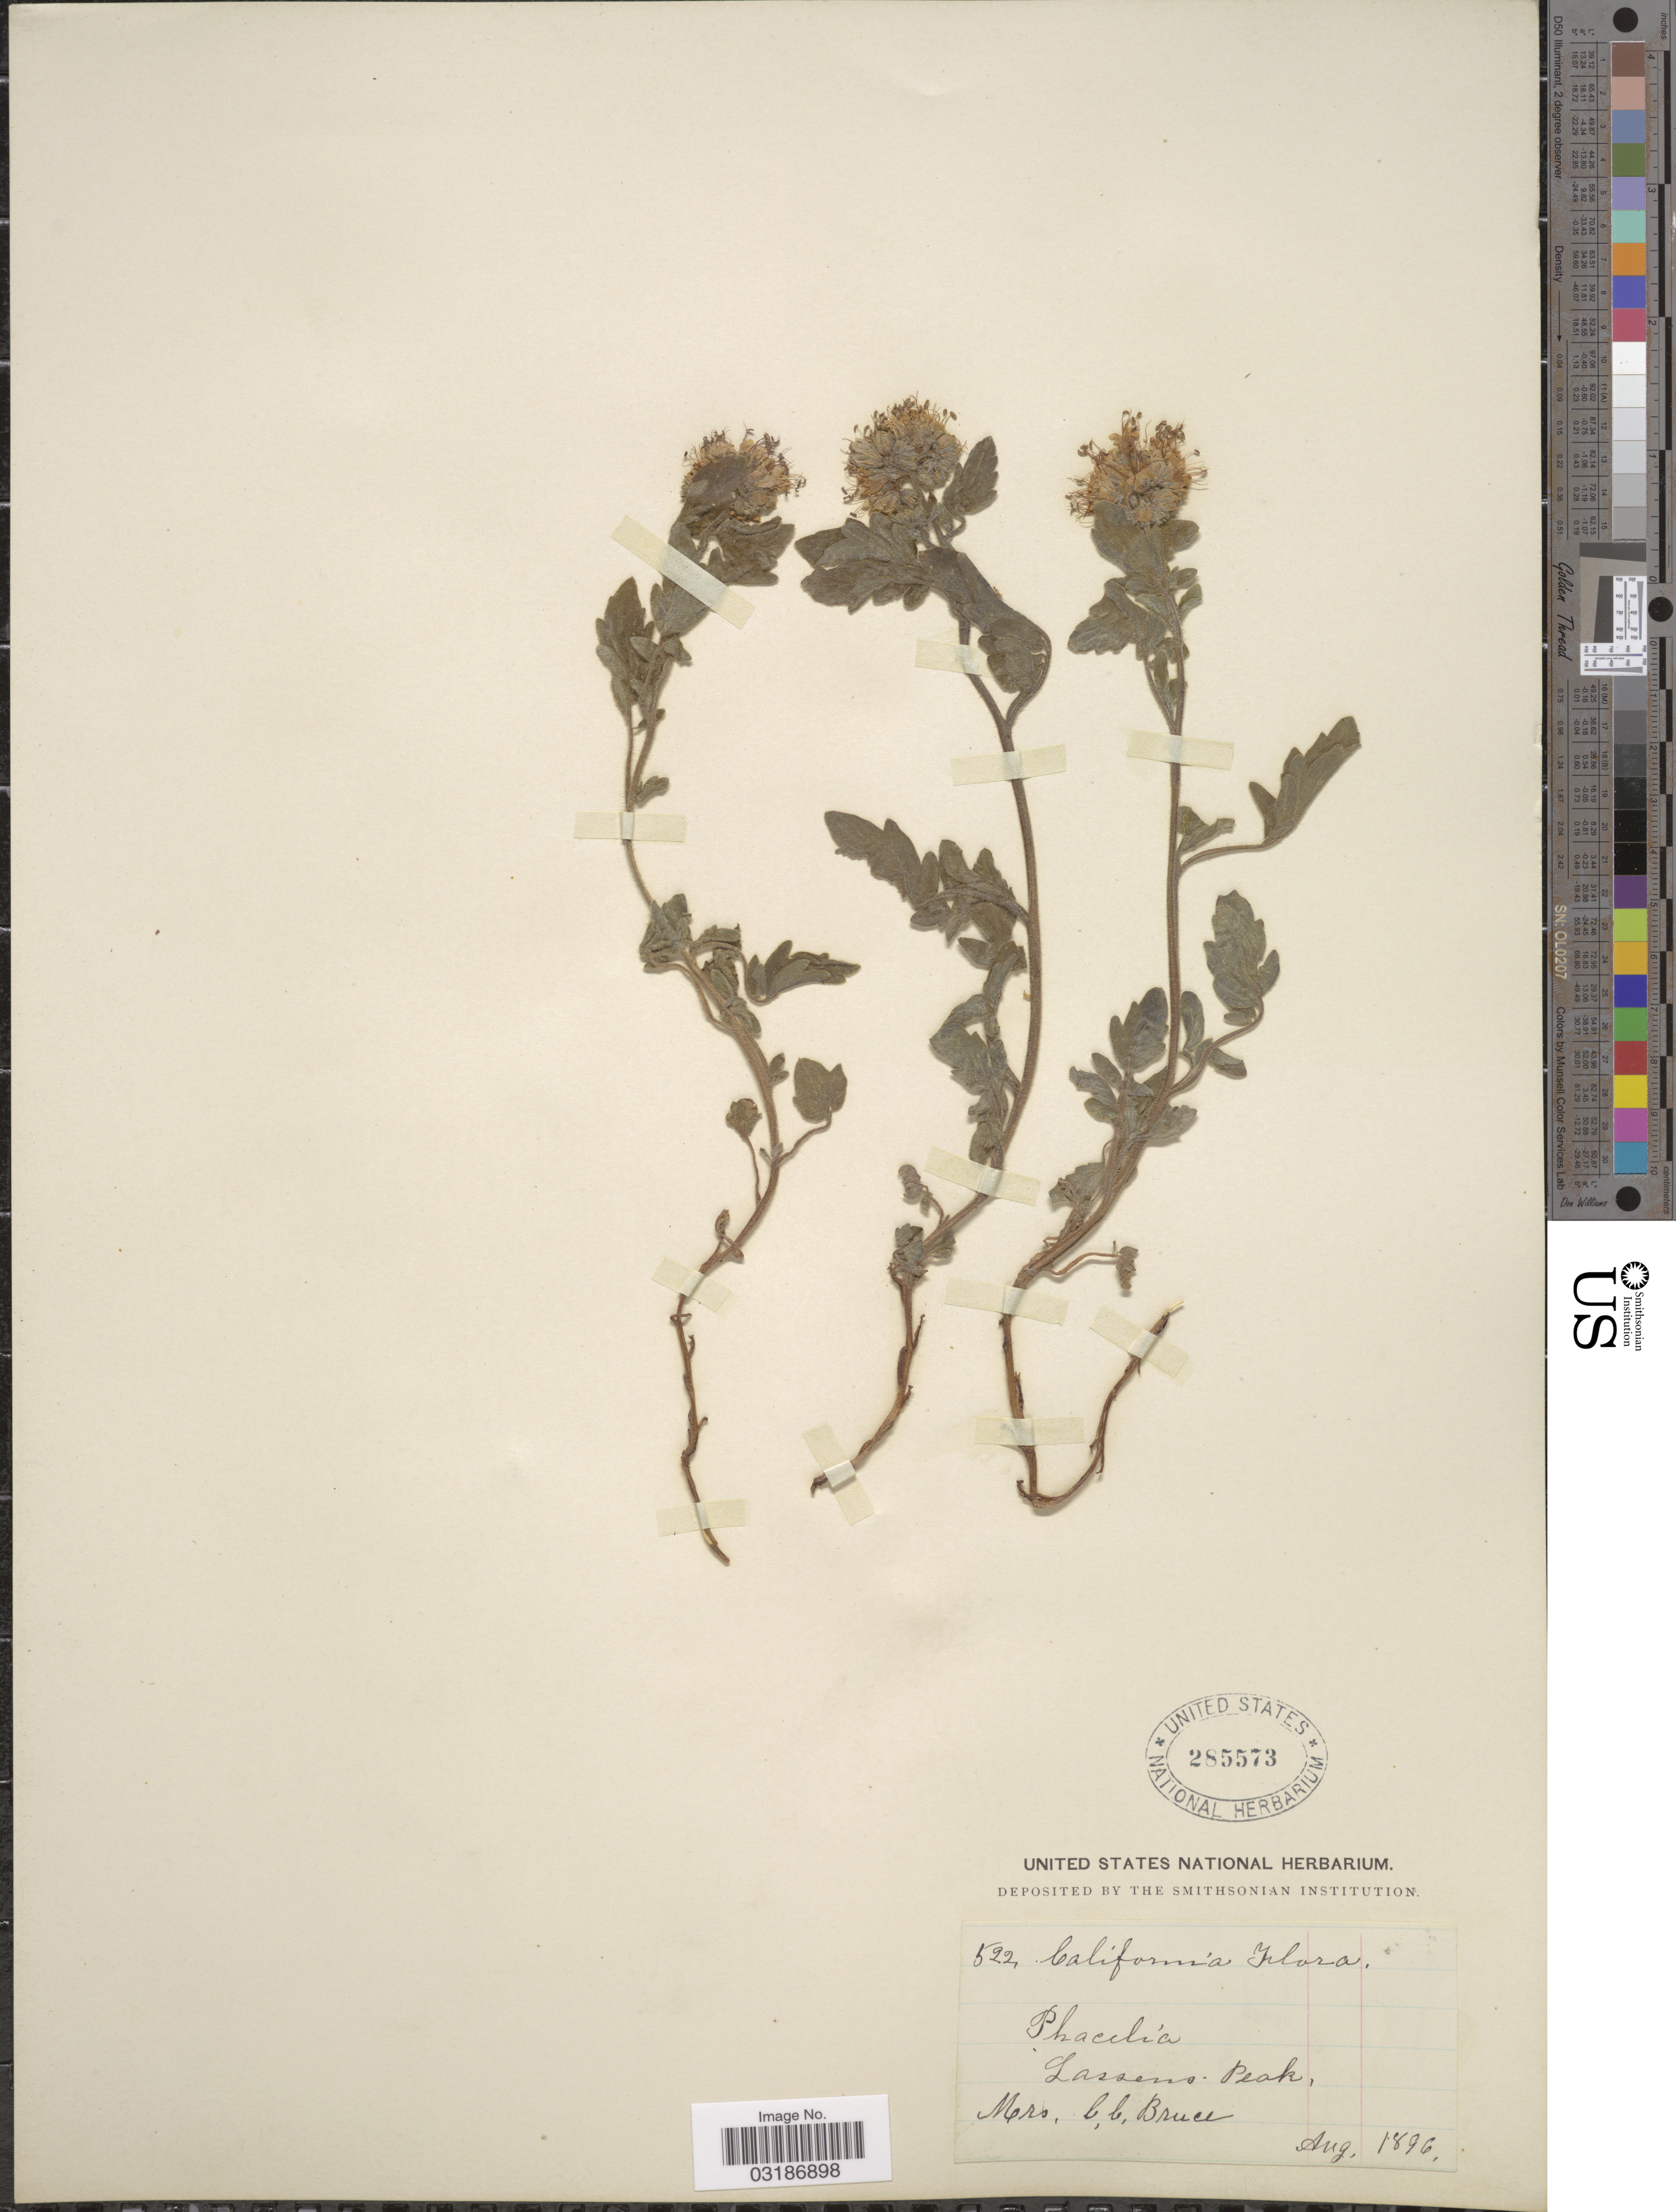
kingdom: Plantae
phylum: Tracheophyta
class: Magnoliopsida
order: Boraginales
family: Hydrophyllaceae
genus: Phacelia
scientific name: Phacelia hydrophylloides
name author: Torr. & A. Gray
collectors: C. Bruce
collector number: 522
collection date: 1896-08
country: United States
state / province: California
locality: Lassens Peak.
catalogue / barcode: US 285573